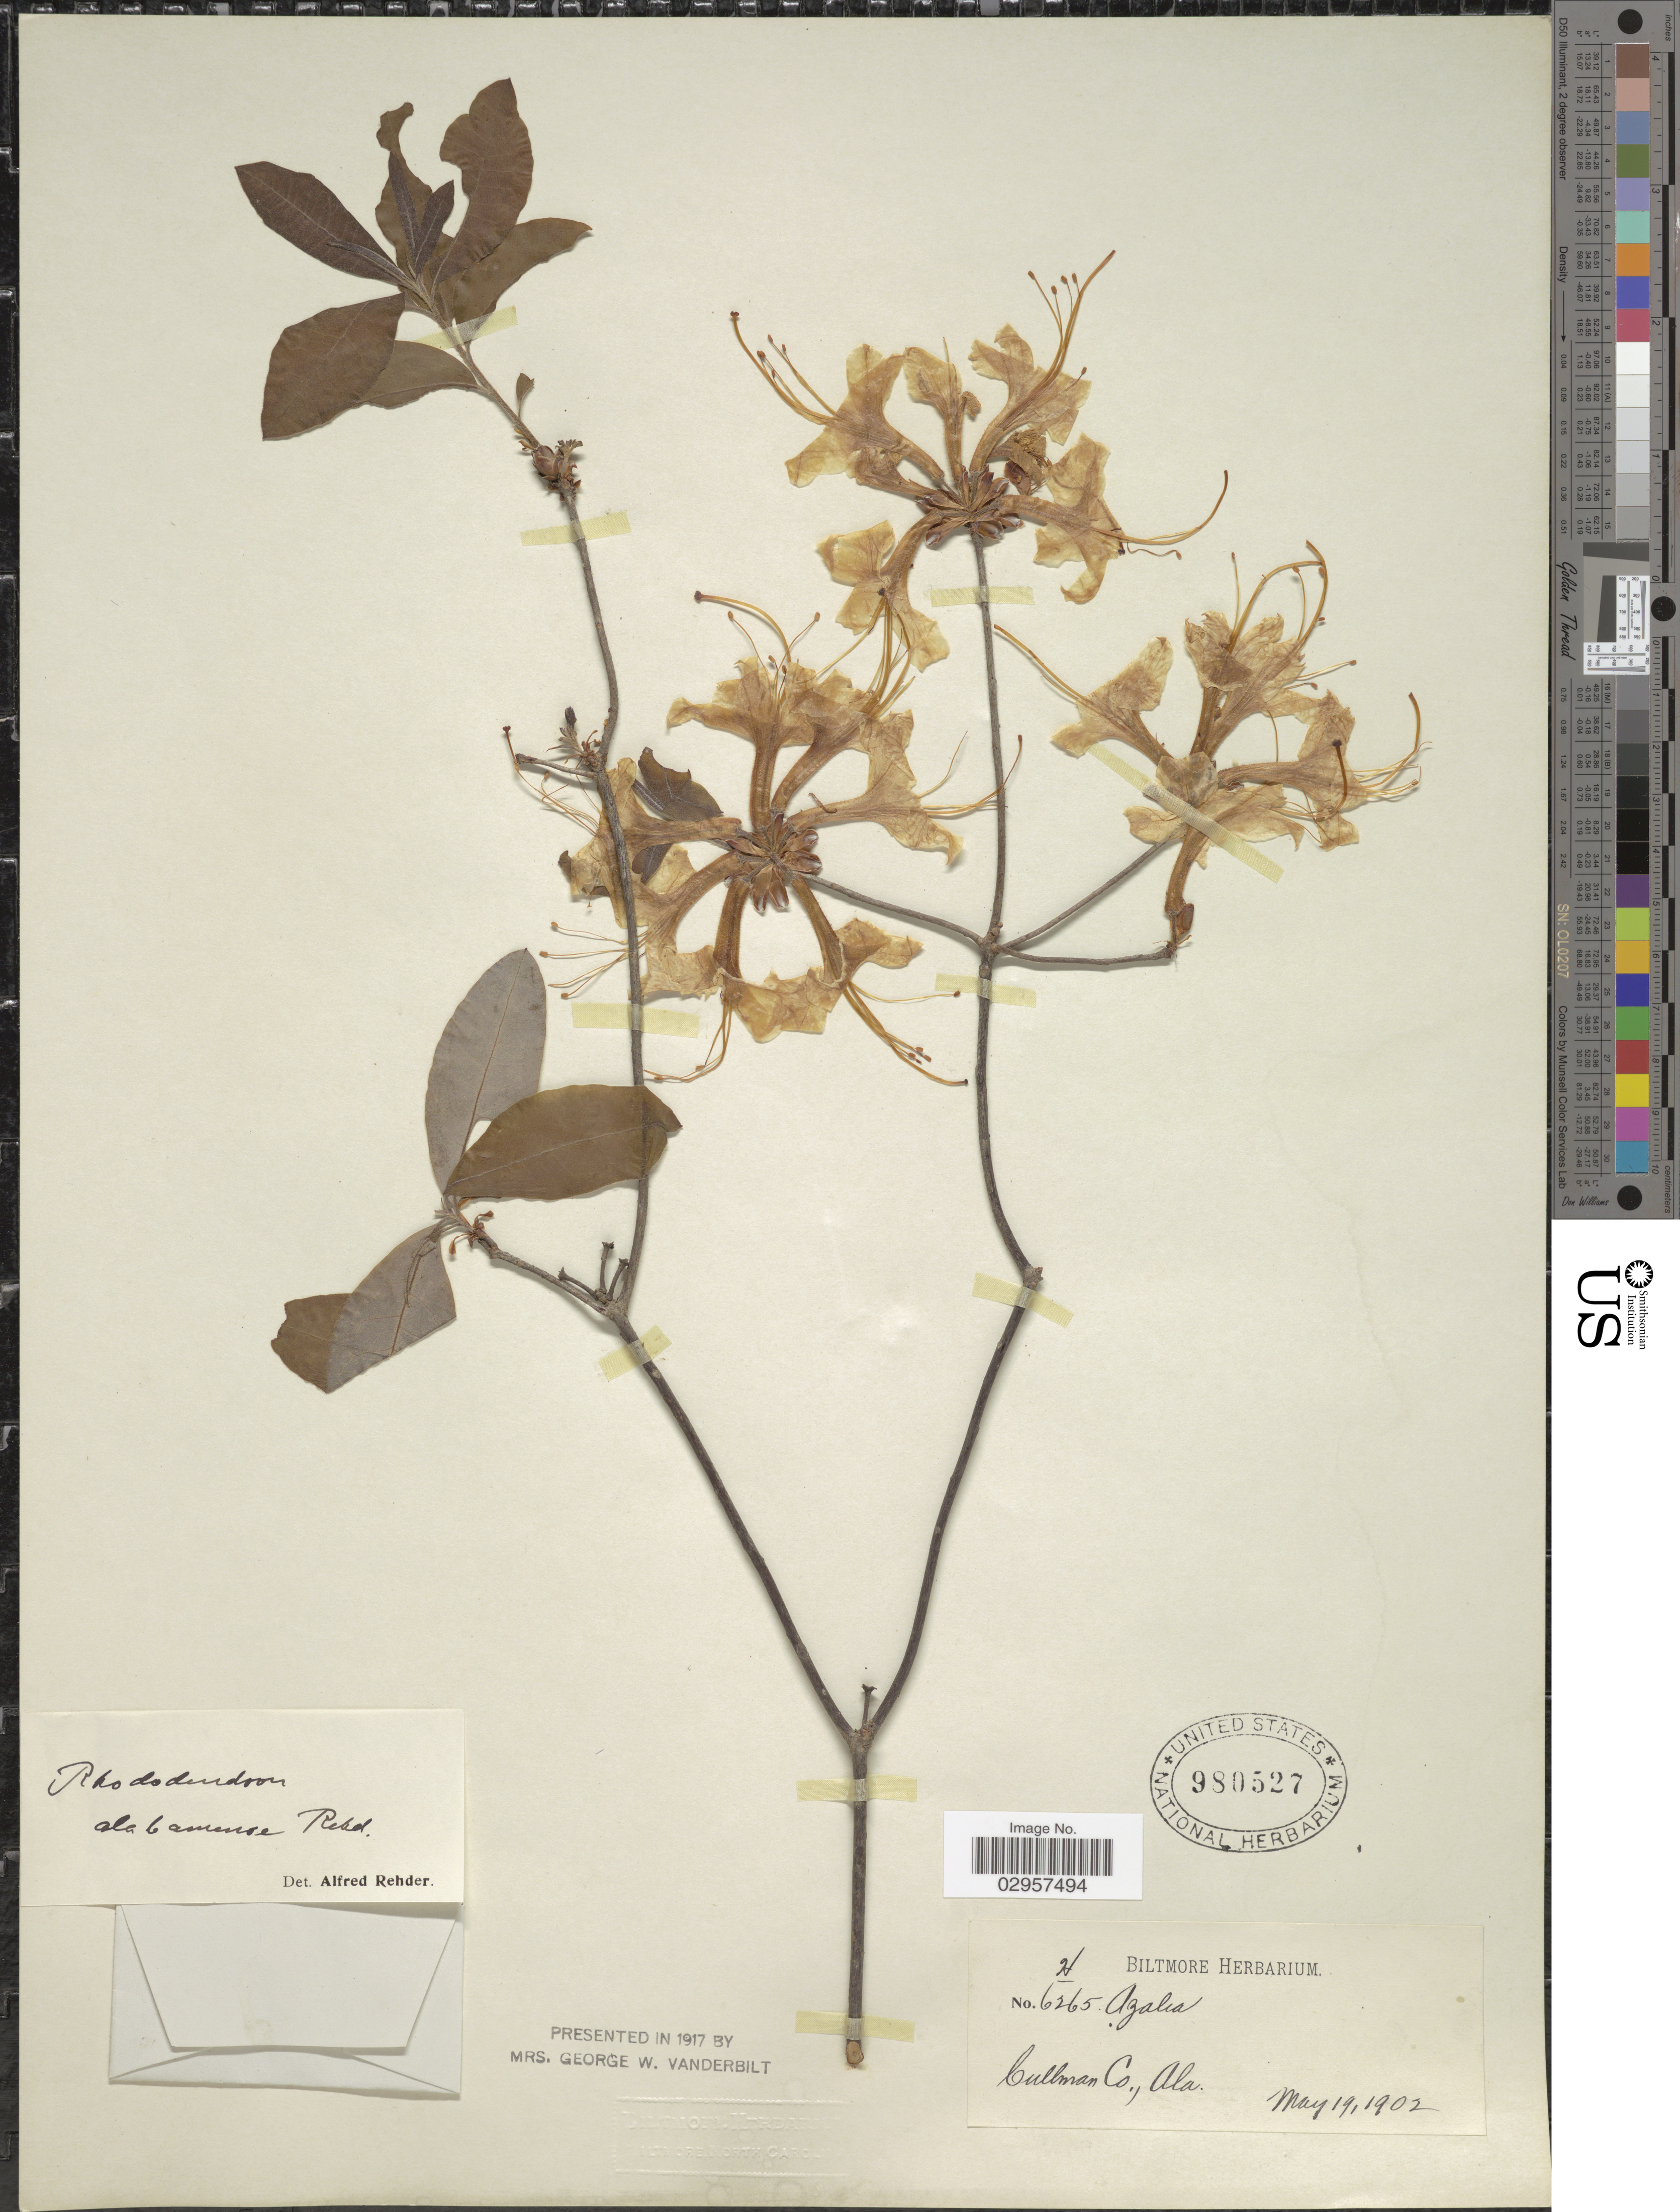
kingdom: Plantae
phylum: Tracheophyta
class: Magnoliopsida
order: Ericales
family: Ericaceae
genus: Rhododendron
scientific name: Rhododendron alabamense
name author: Rehder in E.H. Wilson & Rehder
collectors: ex herb. Biltmore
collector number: H/6265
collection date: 1902-05-19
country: United States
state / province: Alabama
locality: Cullman Co.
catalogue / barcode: US 980527